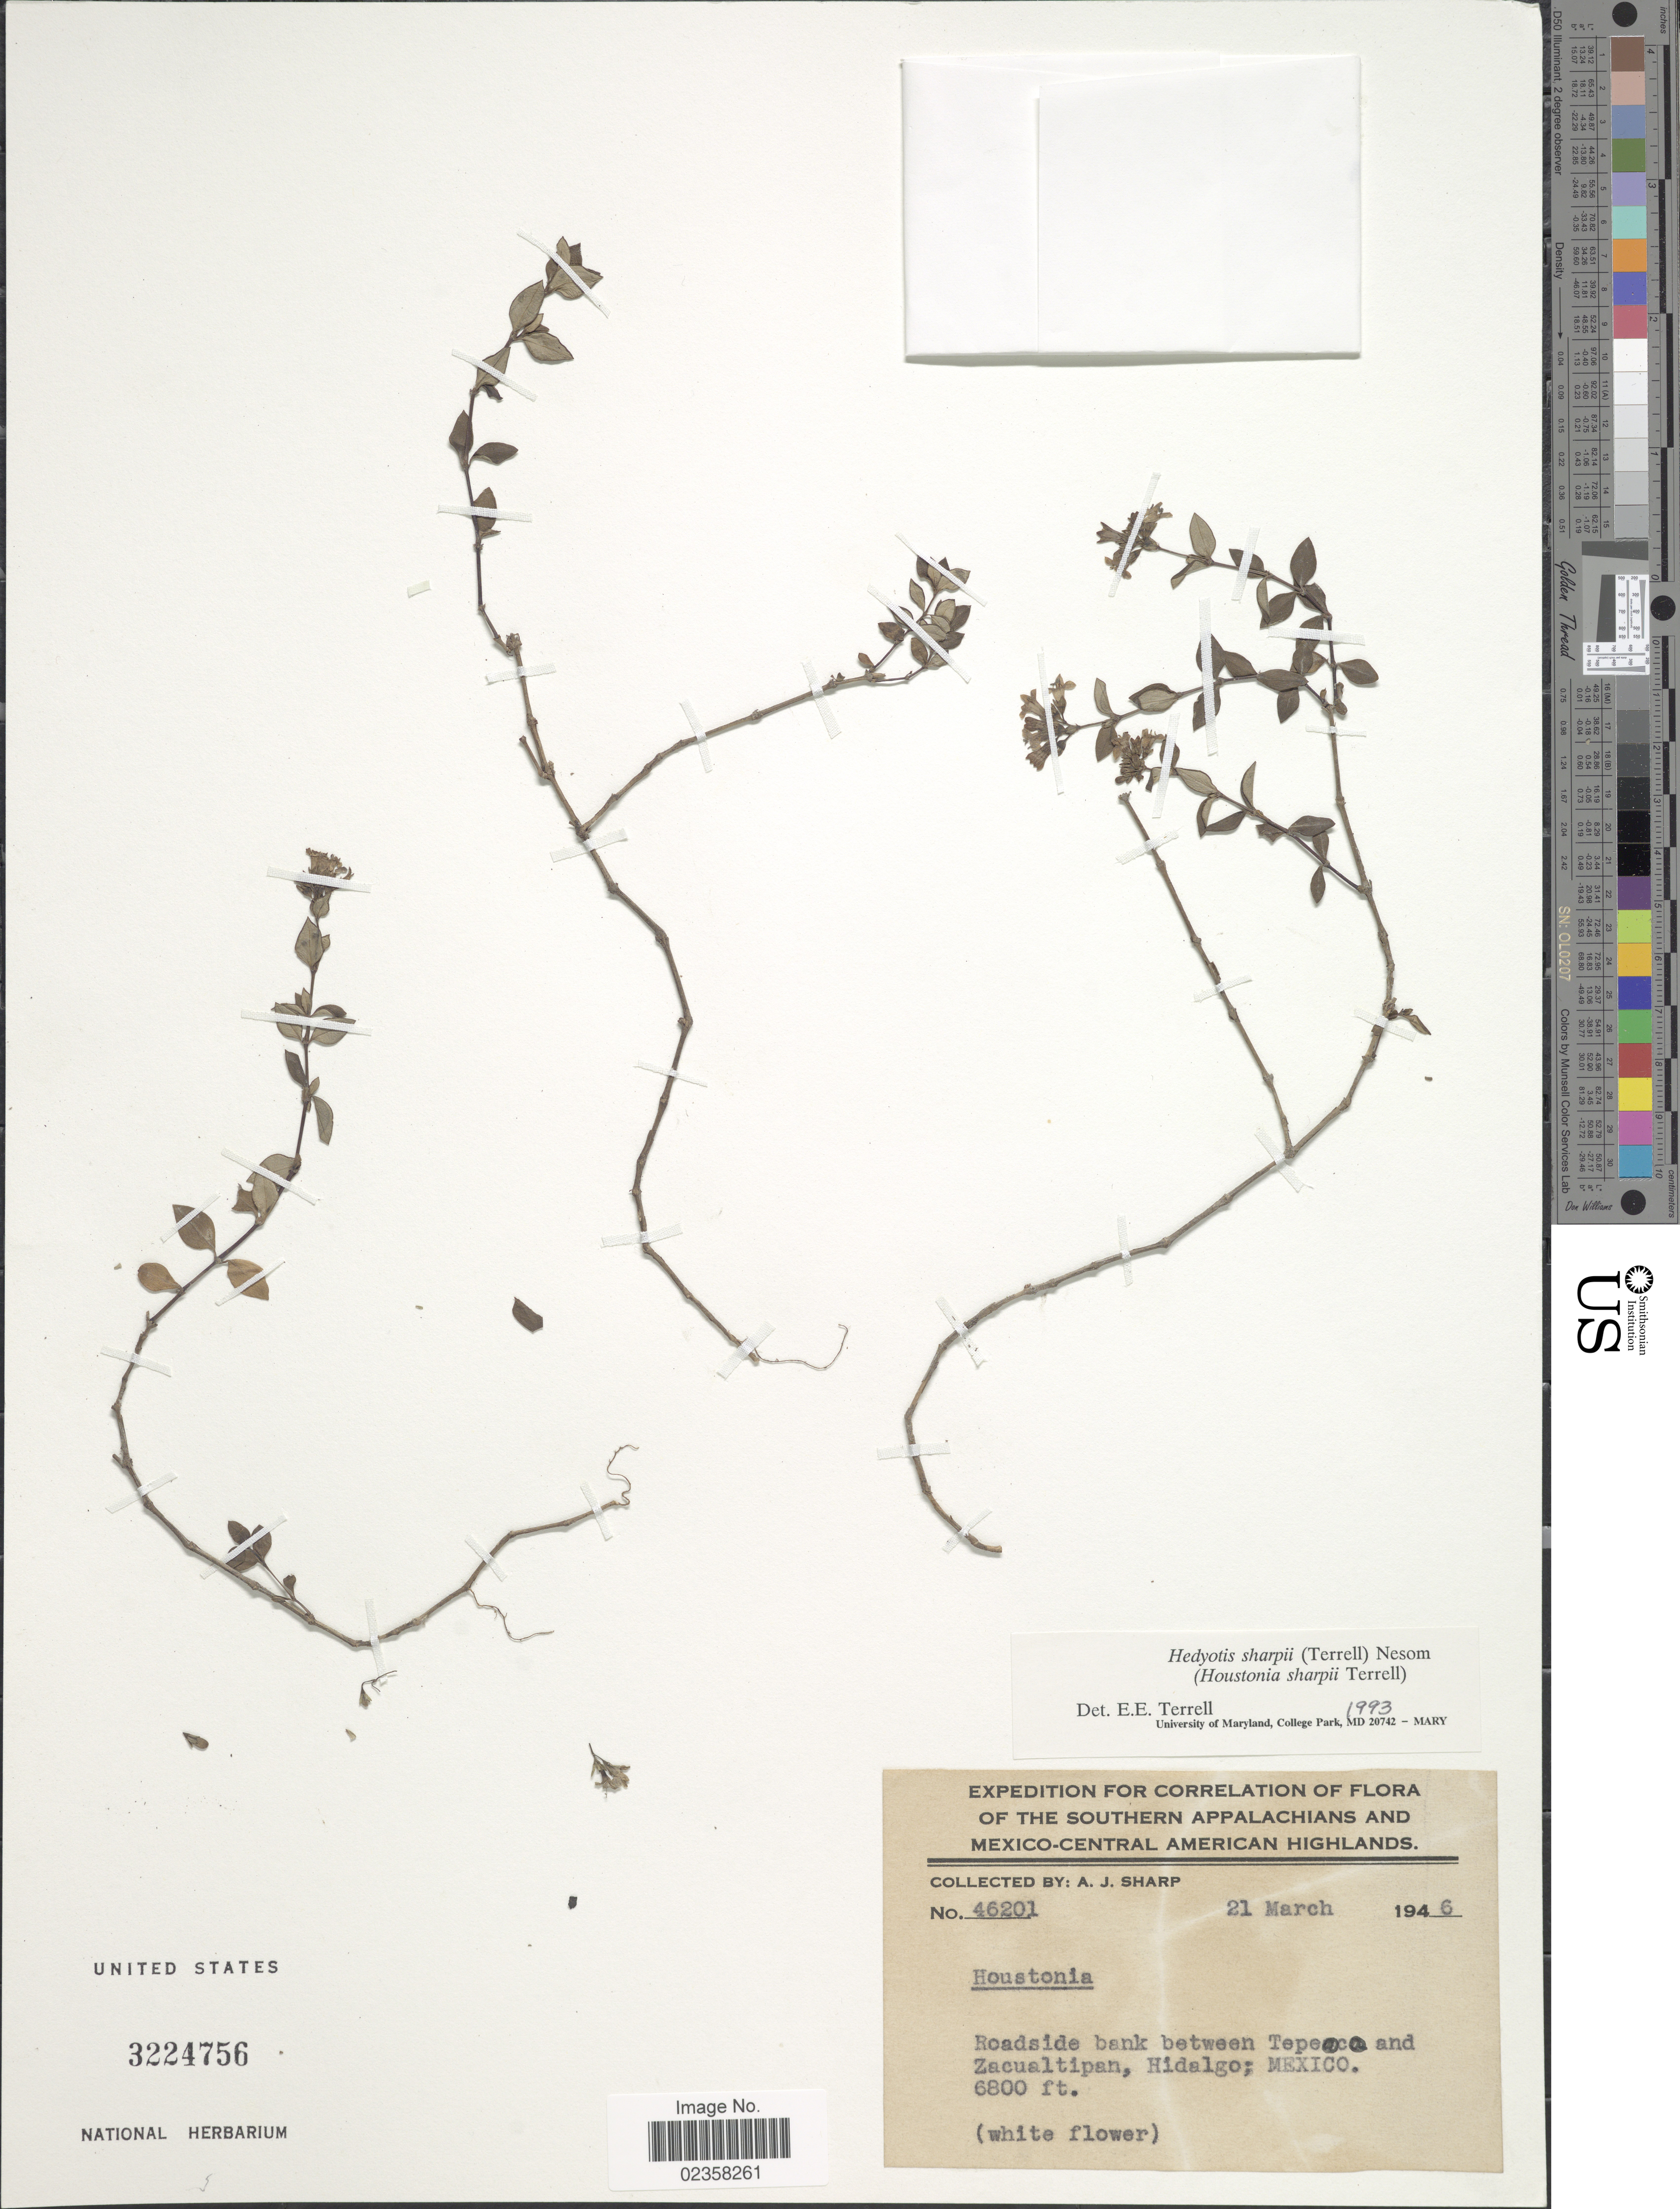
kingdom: Plantae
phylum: Tracheophyta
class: Magnoliopsida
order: Gentianales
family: Rubiaceae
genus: Houstonia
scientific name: Houstonia sharpii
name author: Terrell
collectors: A. J. Sharp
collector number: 46201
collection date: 1946-03-21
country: Mexico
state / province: Hidalgo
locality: Roadside bank between Tepeoco and Zacualtipan, Hidalgo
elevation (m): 2073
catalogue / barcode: US 3224756